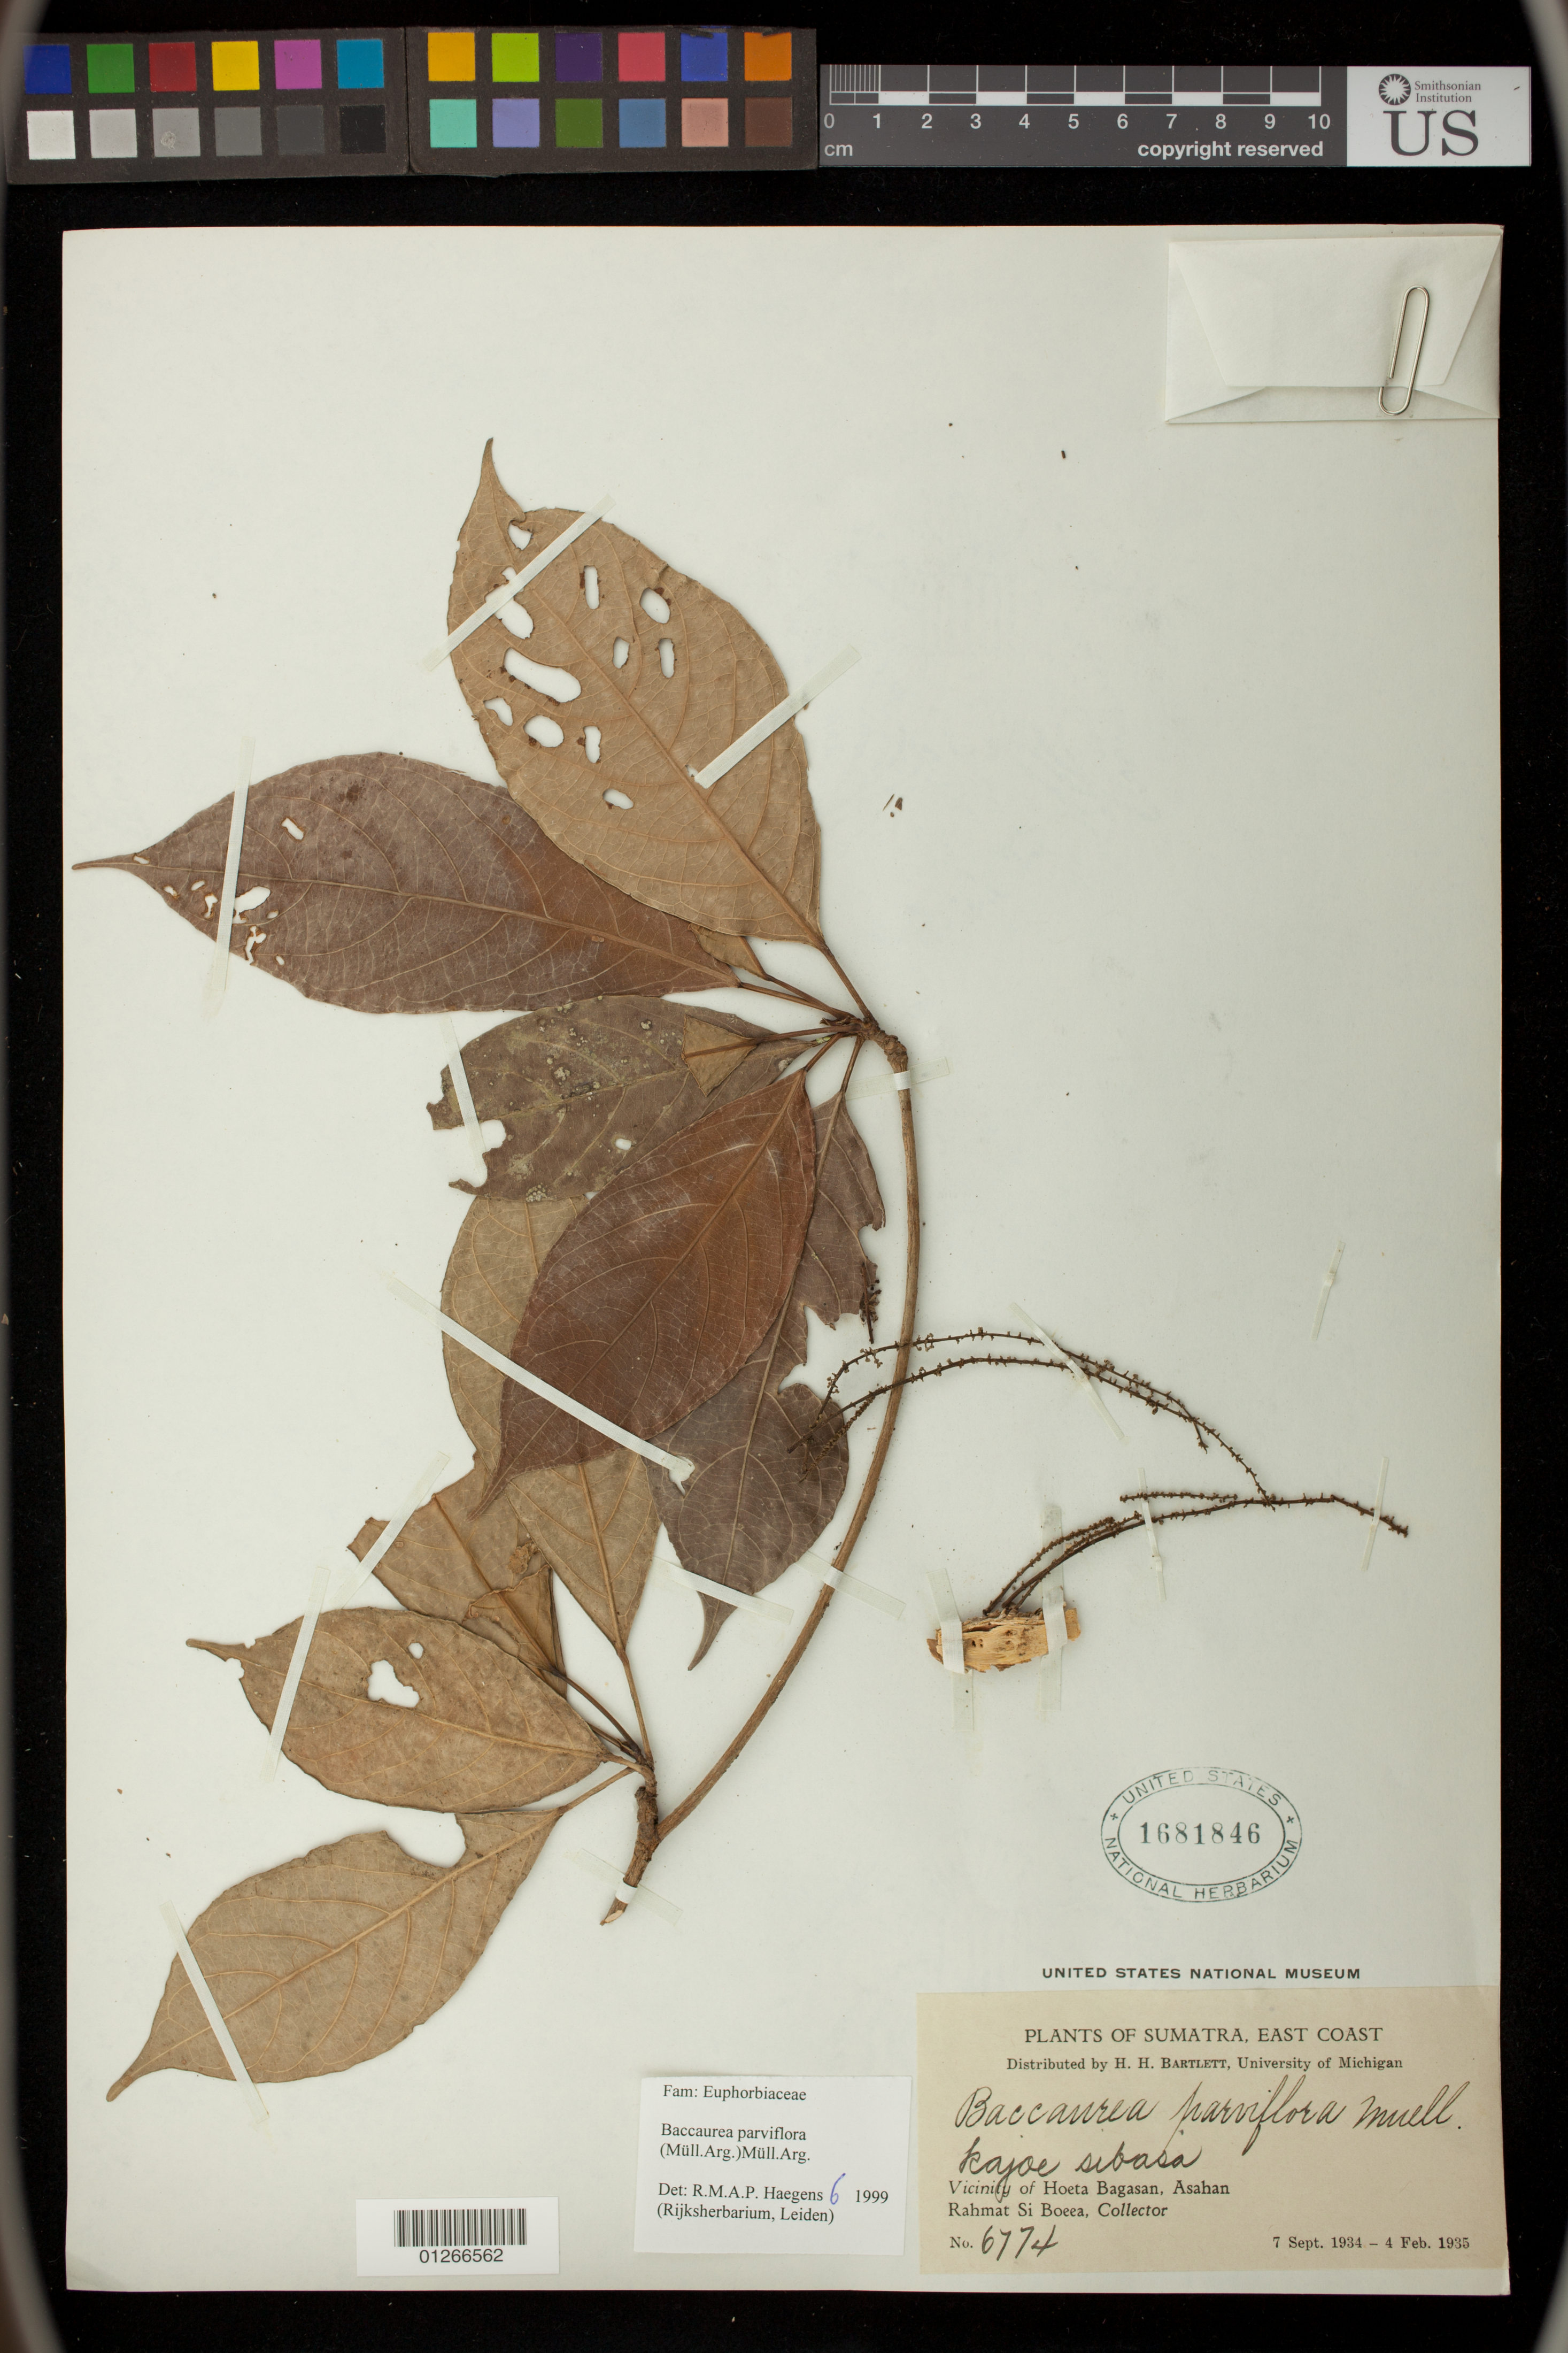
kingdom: Plantae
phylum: Tracheophyta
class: Magnoliopsida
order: Malpighiales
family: Phyllanthaceae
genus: Baccaurea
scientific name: Baccaurea parviflora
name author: M. Arg.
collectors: Rahmat Si Boeea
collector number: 6774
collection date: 1934-09-07/1935-02-04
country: Indonesia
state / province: Sumatra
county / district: Sumatera Utara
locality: Sumatra, East Coast. Vicinity of Hoeta Bgasan, Asahan